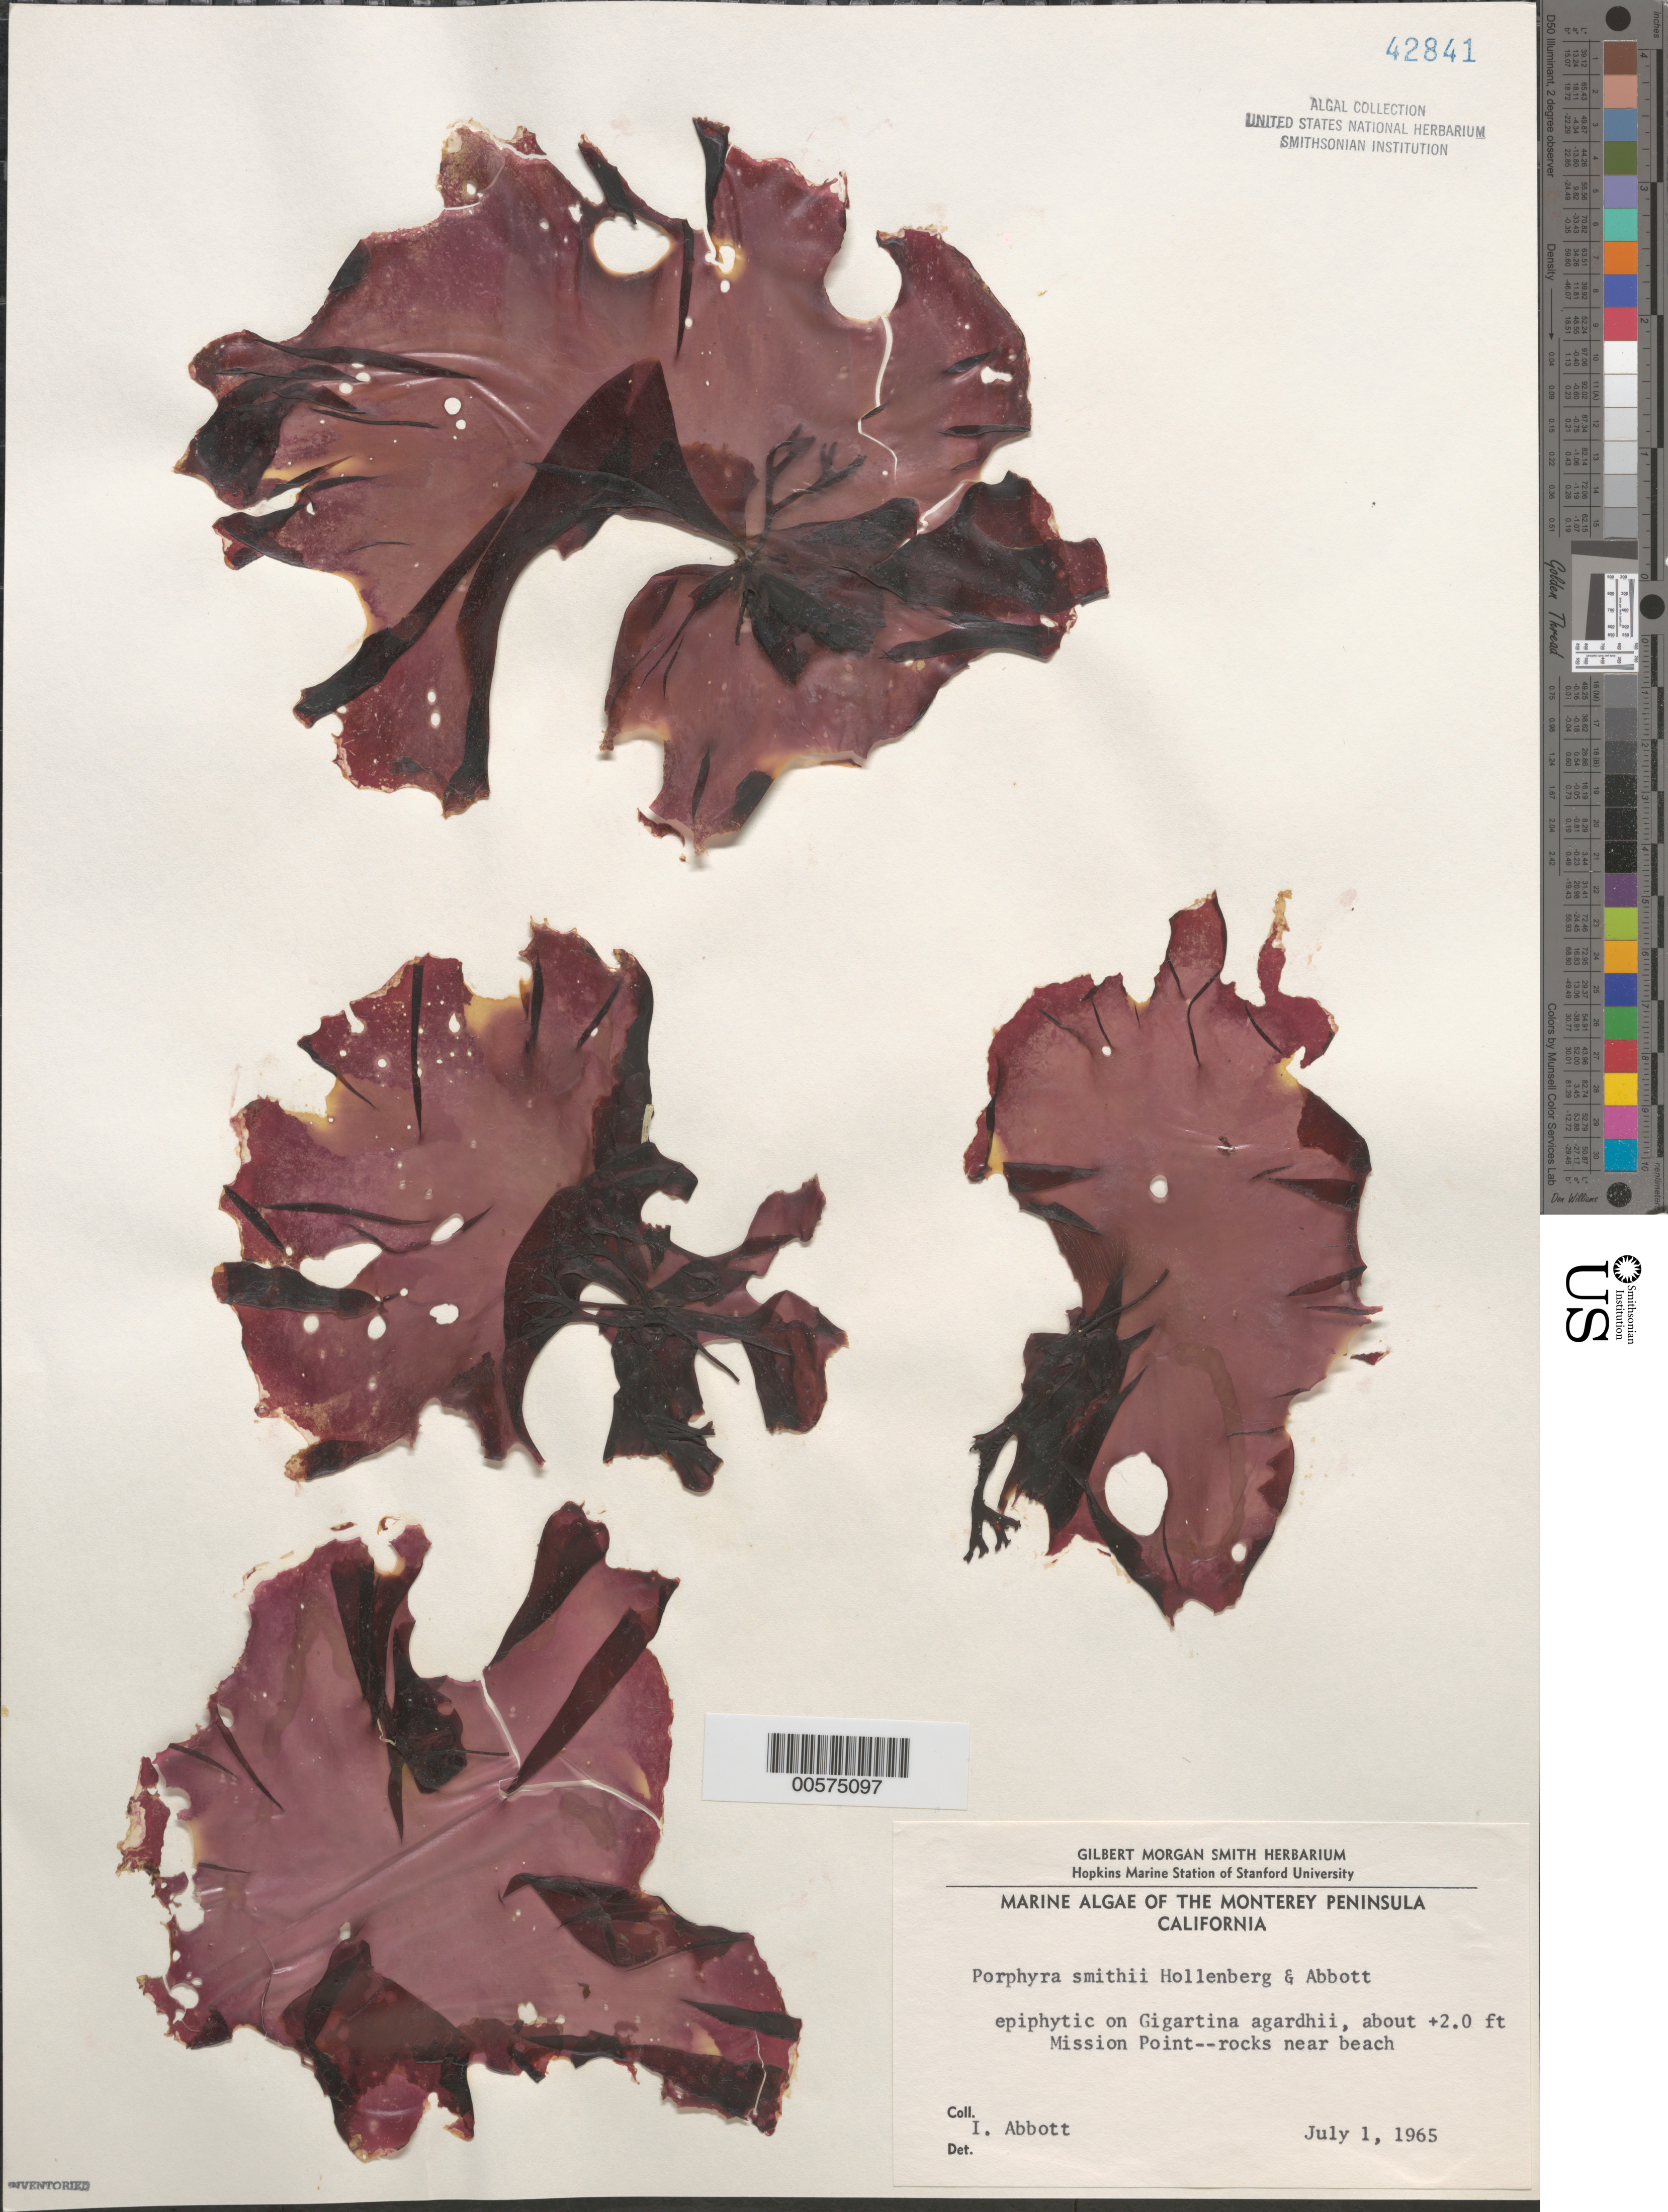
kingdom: Plantae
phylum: Rhodophyta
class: Bangiophyceae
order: Bangiales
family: Bangiaceae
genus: Pyropia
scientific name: Pyropia smithii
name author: (Hollenb. & I.A. Abbott) S.C. Lindstrom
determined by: Algae name updating Project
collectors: I. A. Abbott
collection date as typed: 01 Jul 1965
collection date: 1965-07-01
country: United States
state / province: California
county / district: Monterey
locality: Mission Point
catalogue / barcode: US 42841